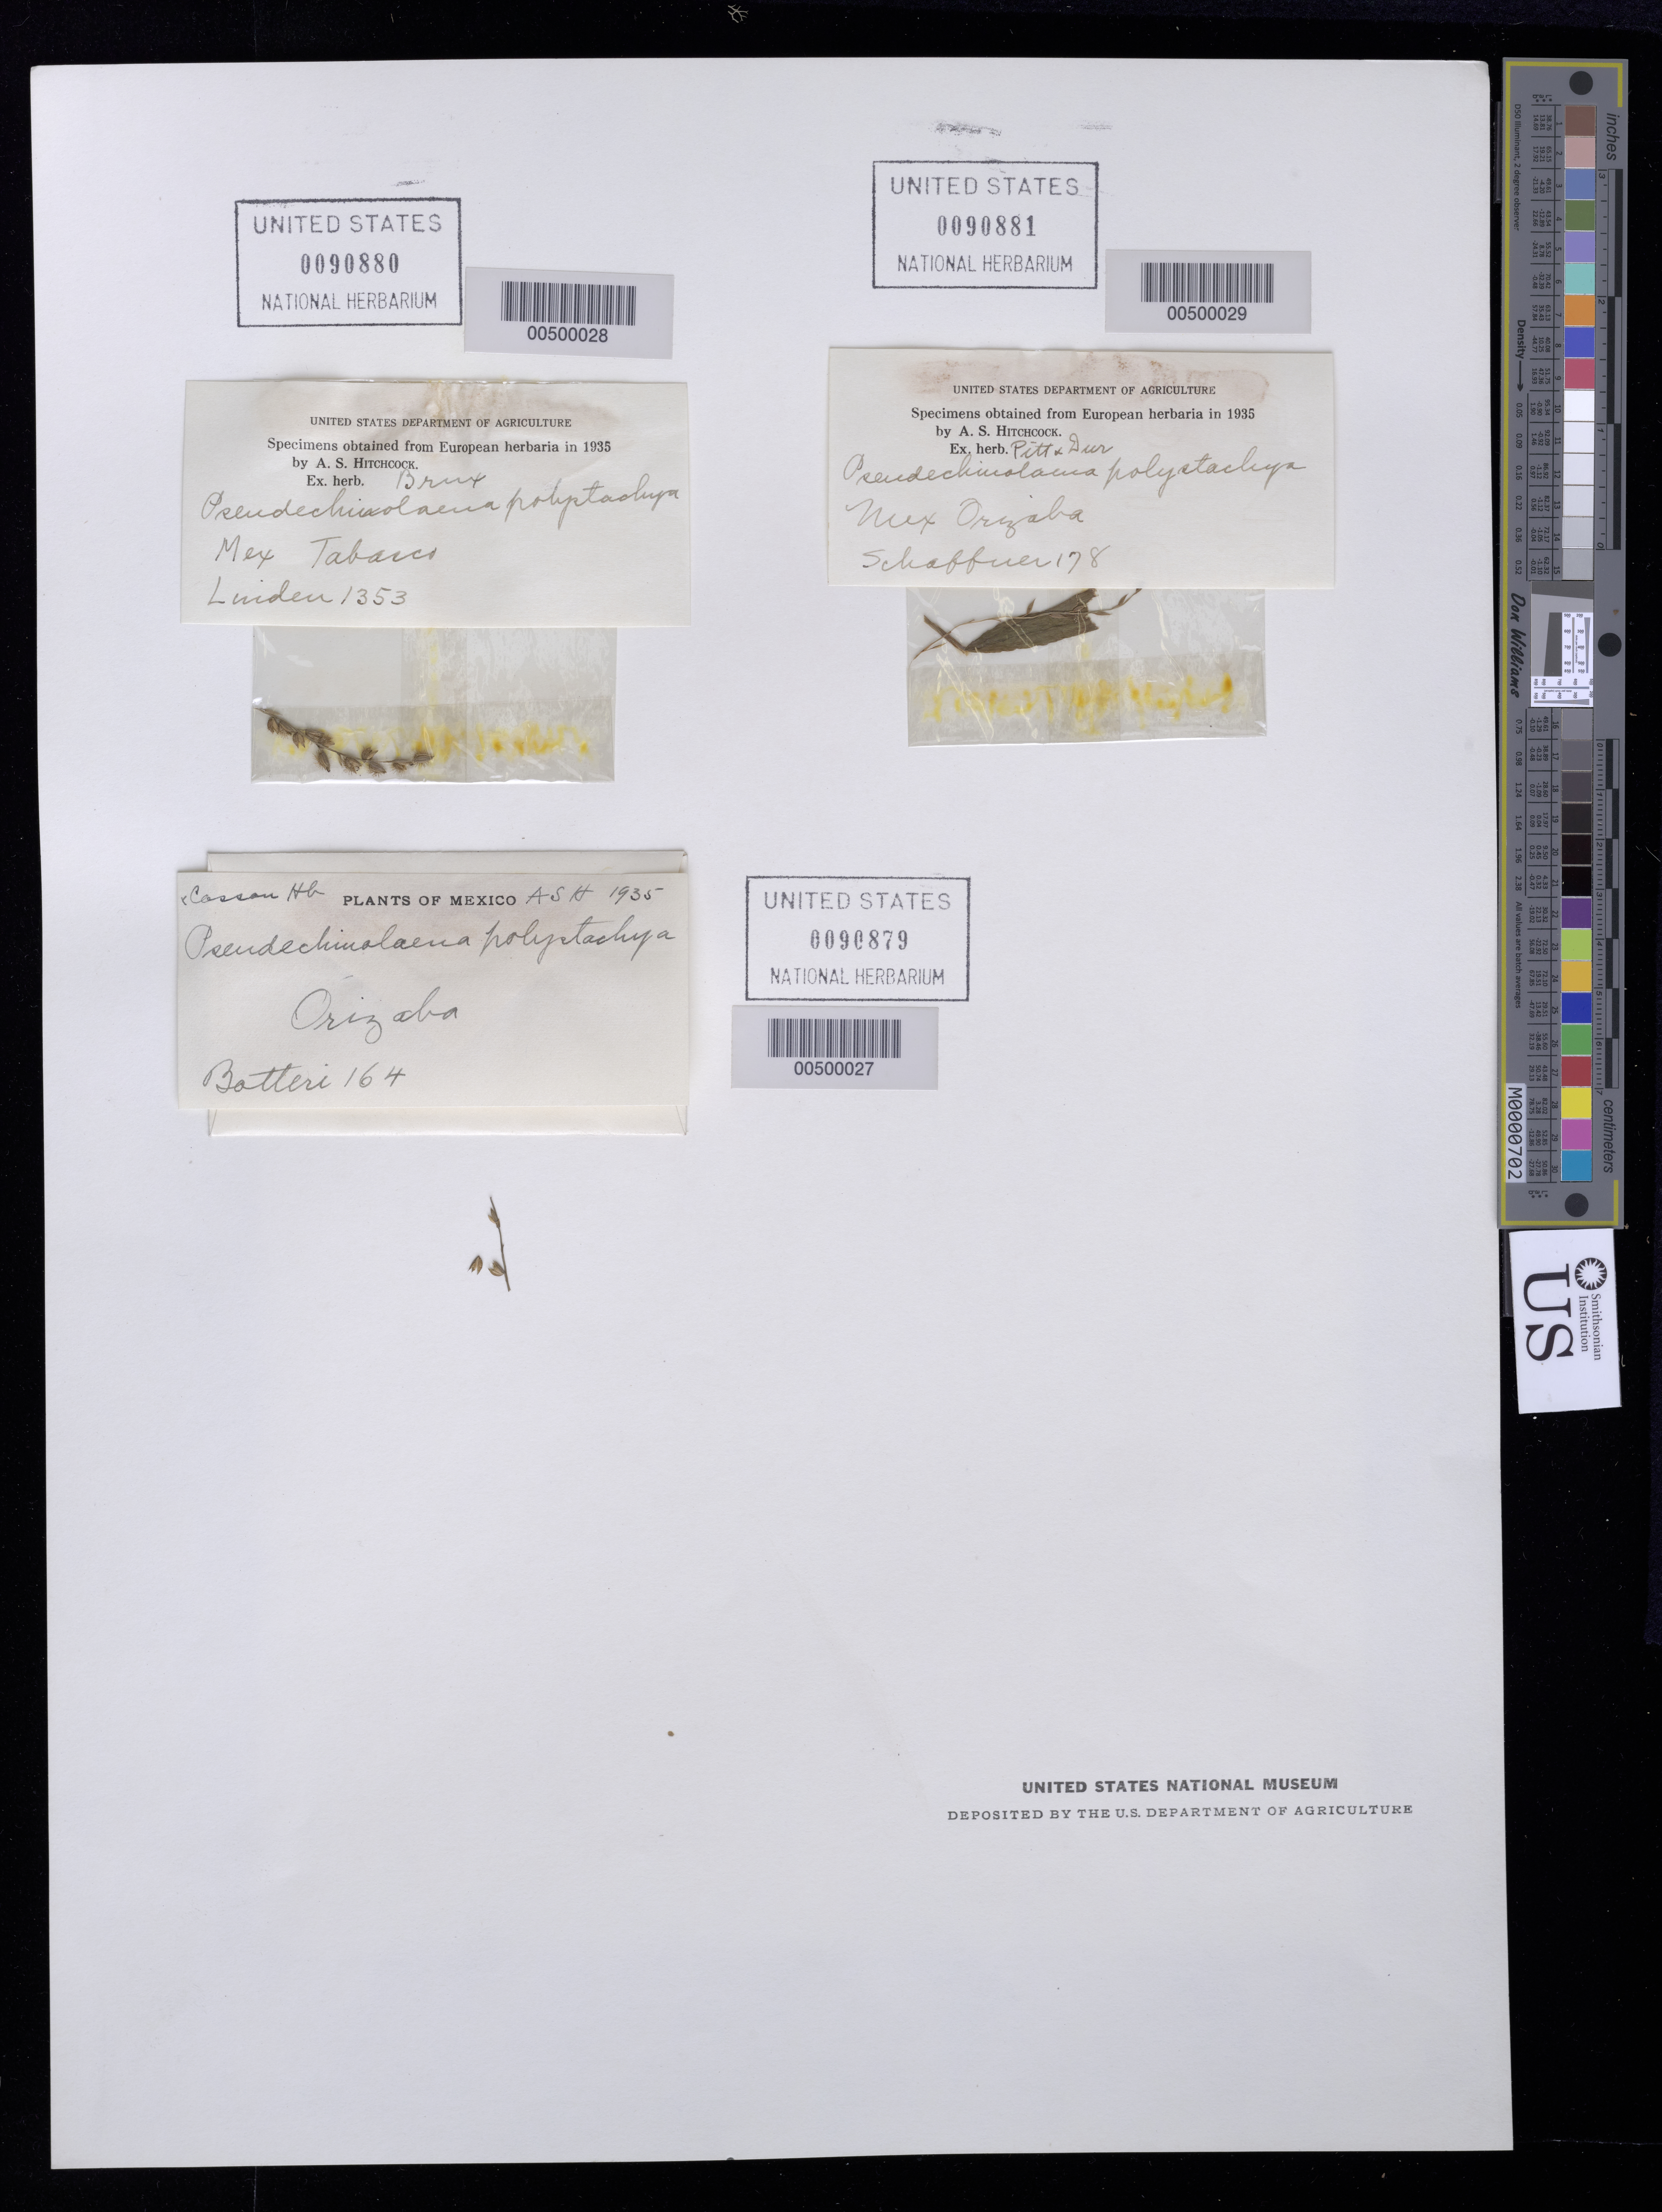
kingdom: Plantae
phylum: Tracheophyta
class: Liliopsida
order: Poales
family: Poaceae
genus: Pseudechinolaena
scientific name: Pseudechinolaena polystachya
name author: (Kunth) Stapf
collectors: -. Schaffner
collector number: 178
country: Mexico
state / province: Veracruz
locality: Orizaba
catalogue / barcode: US 90881